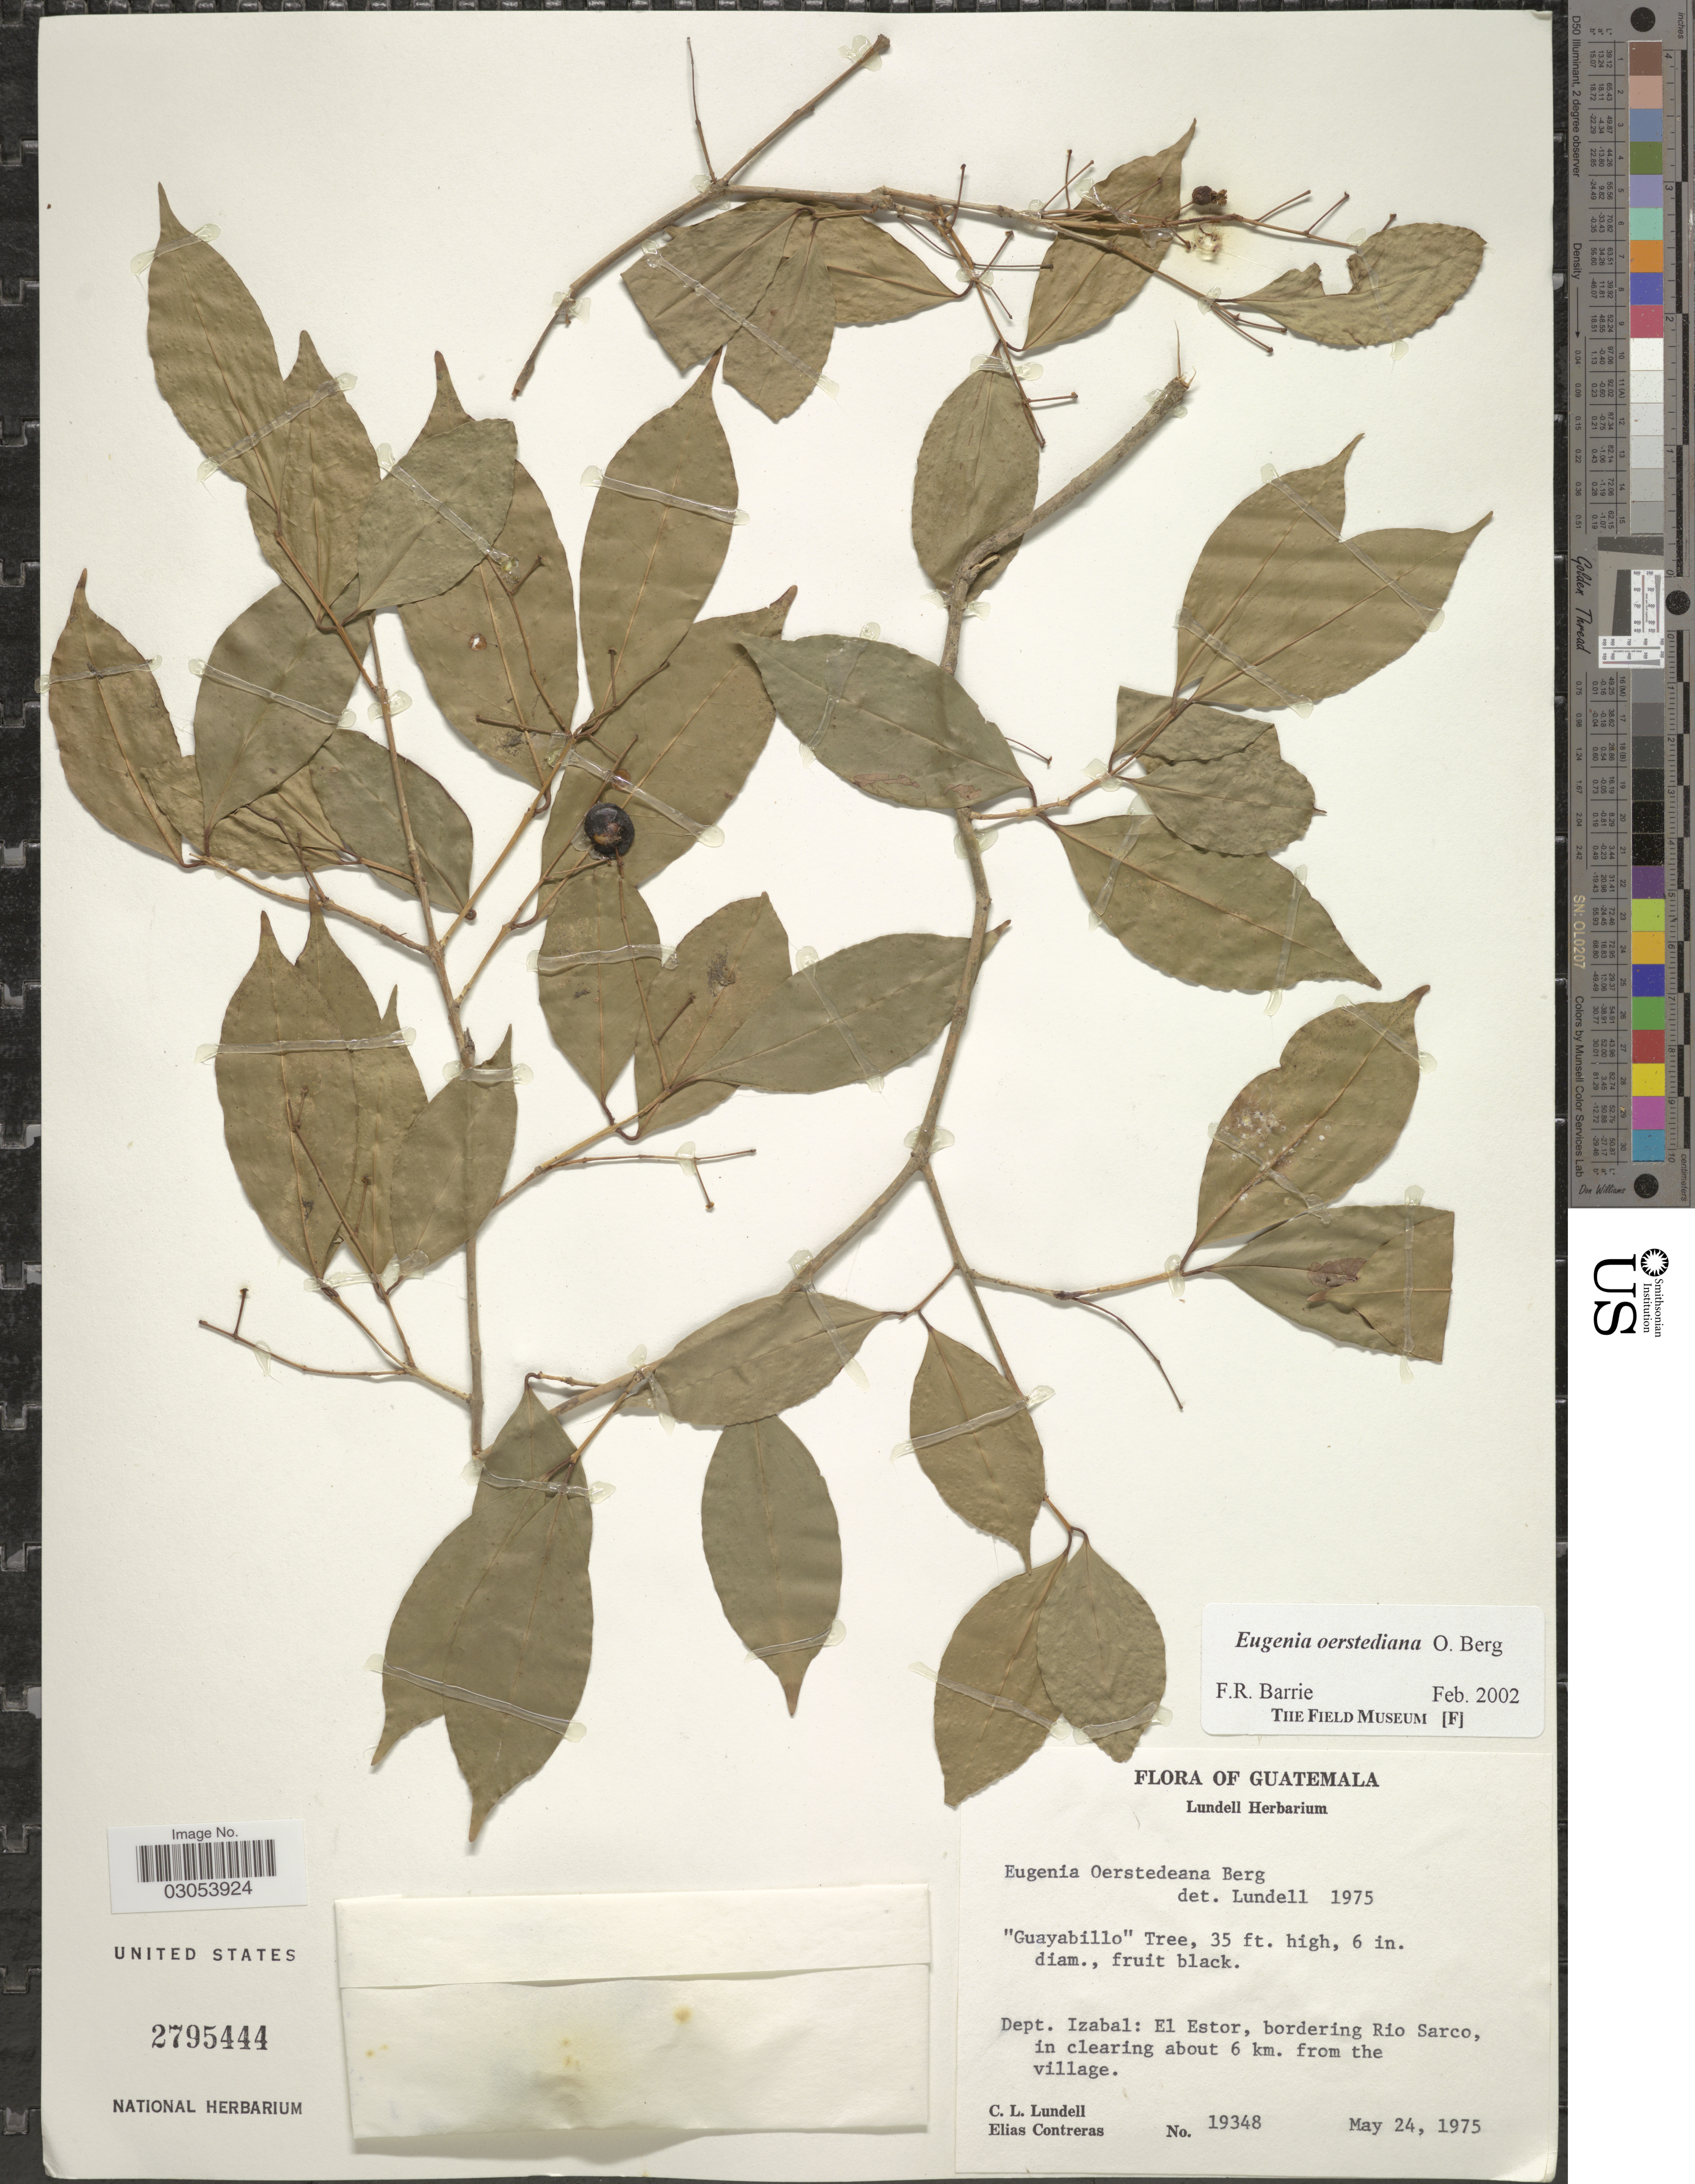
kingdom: Plantae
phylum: Tracheophyta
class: Magnoliopsida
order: Myrtales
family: Myrtaceae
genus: Eugenia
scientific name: Eugenia oerstediana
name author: O. Berg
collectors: C. L. Lundell & E. Contreras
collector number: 19348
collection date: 1975-05-24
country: Guatemala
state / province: Izabal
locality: Dept. Izabal: El Estor, bordering Rio Sarco, in clearing about 6 km. from the village.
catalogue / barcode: US 2795444